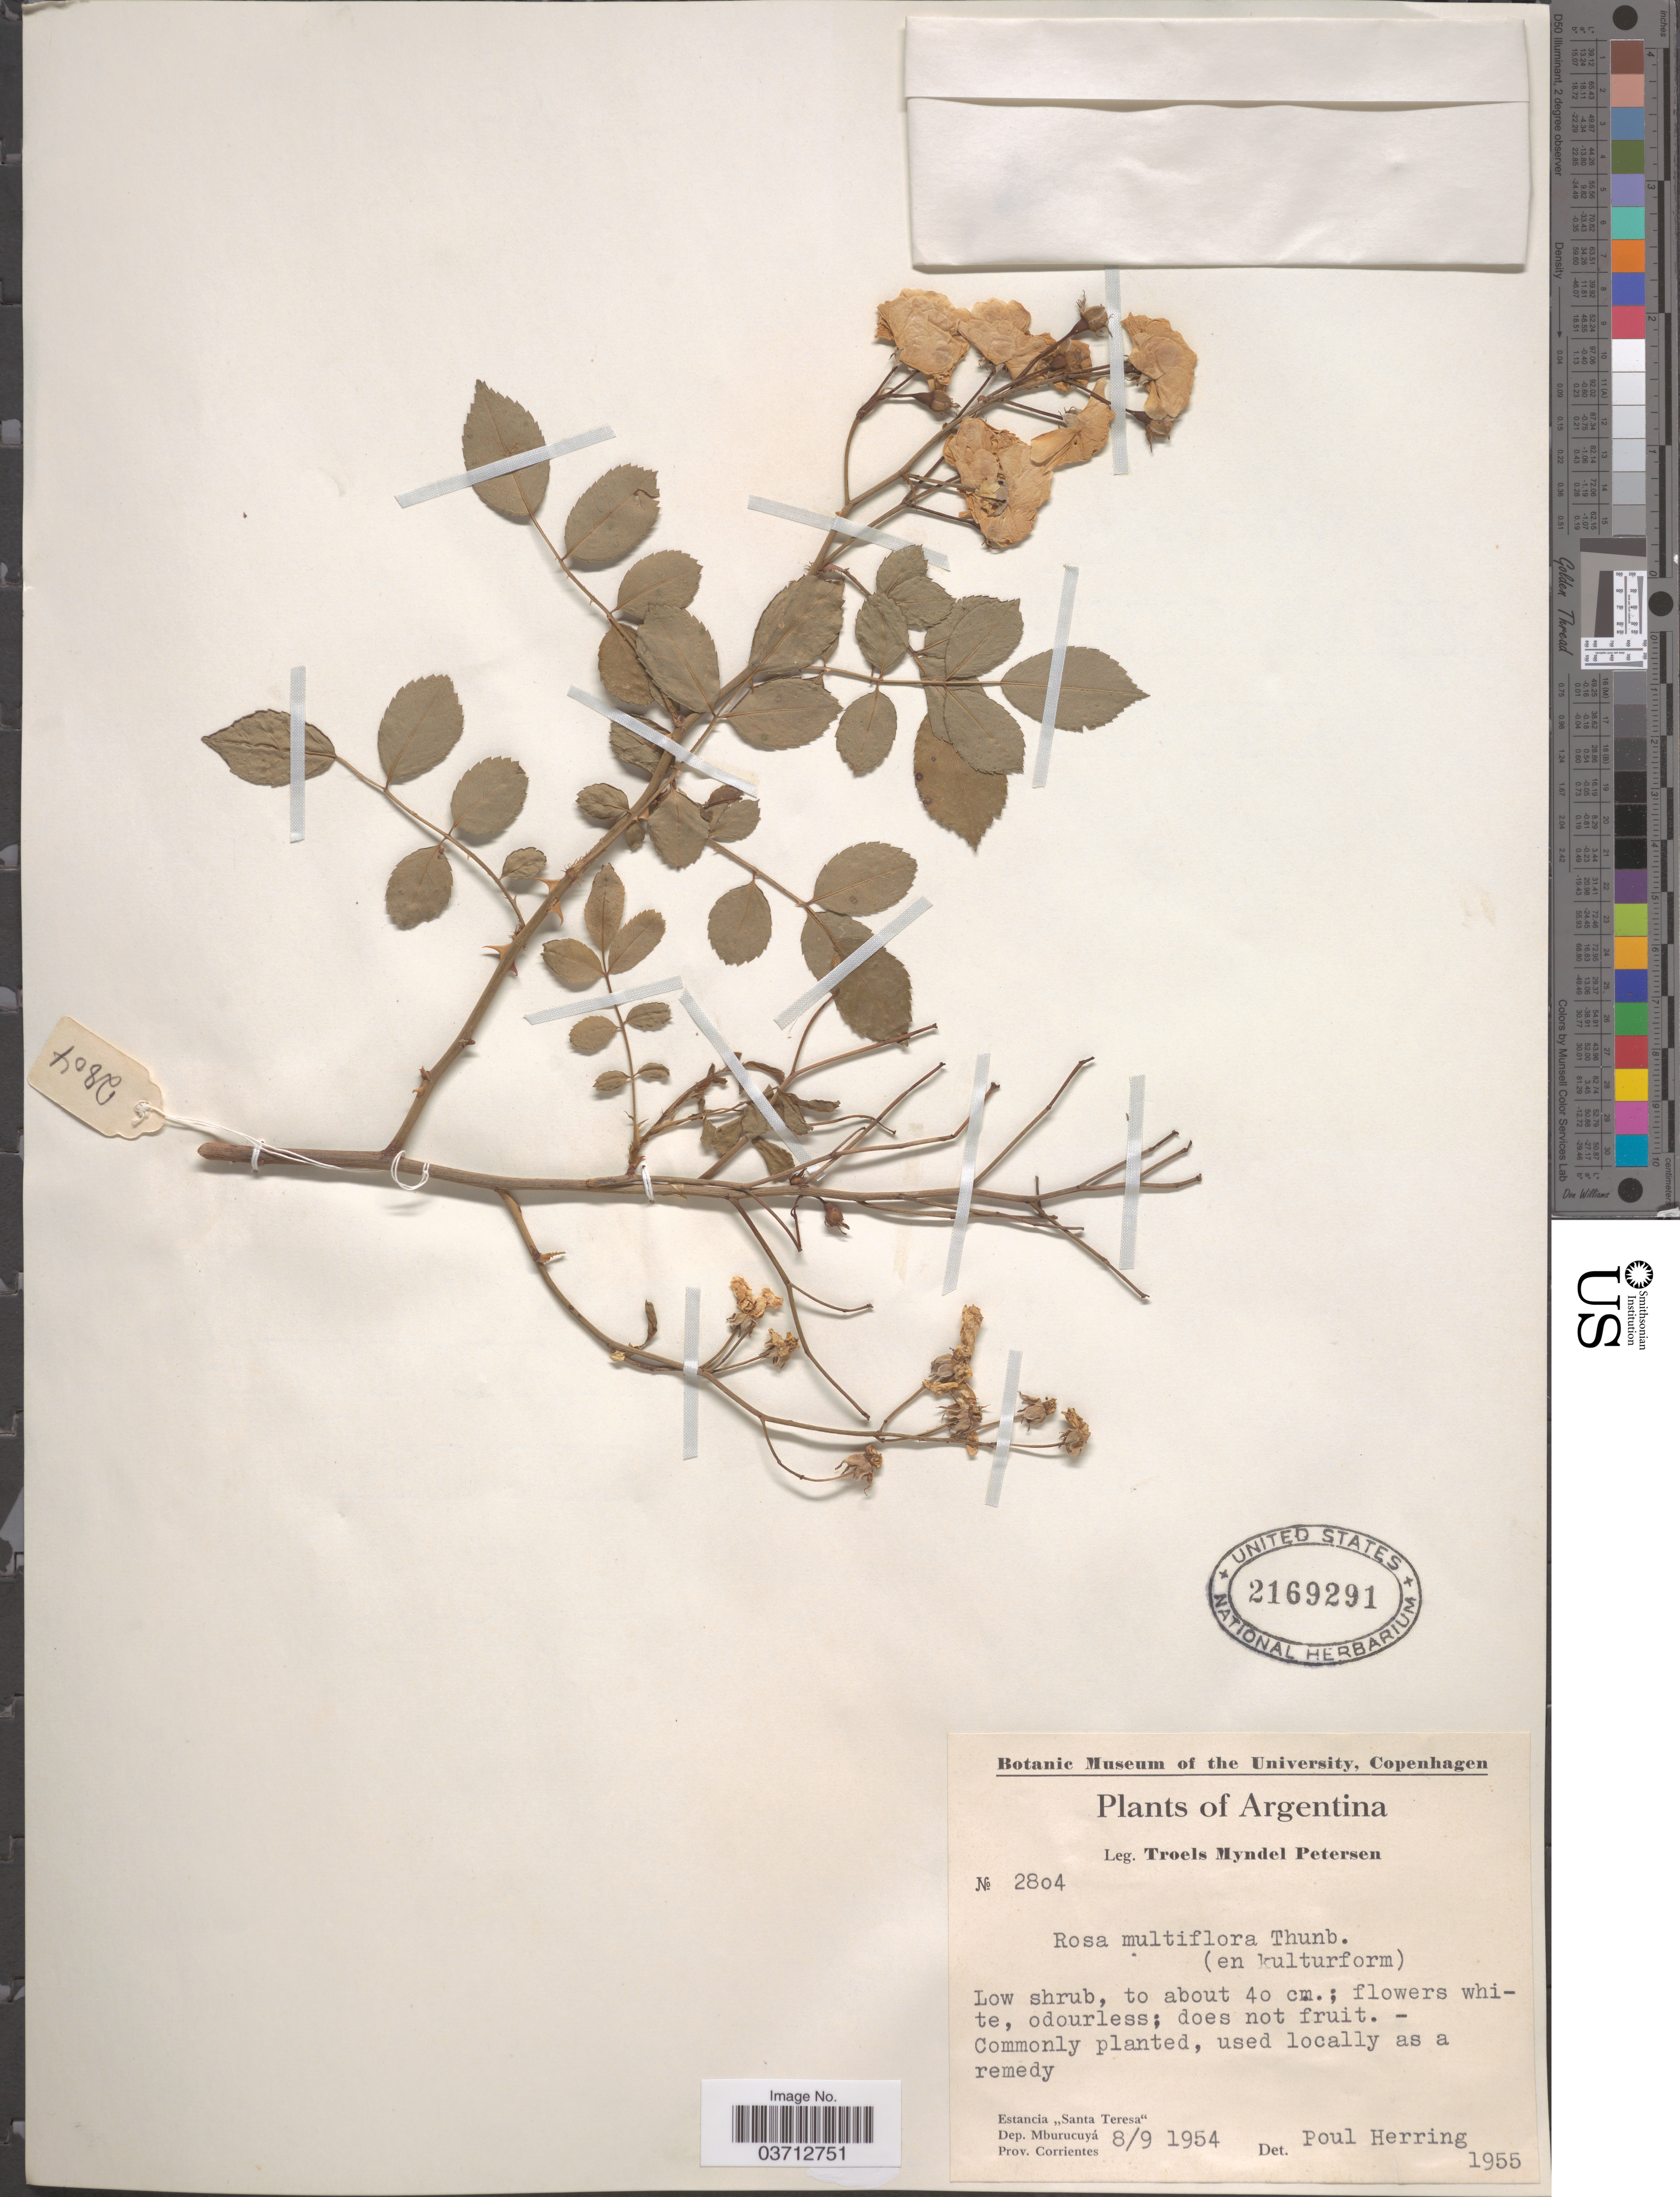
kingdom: Plantae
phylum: Tracheophyta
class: Magnoliopsida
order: Rosales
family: Rosaceae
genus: Rosa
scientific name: Rosa multiflora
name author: Thunb.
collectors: T. M. Petersen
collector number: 2804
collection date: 1954-09-08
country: Argentina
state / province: Corrientes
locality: Estancia "Santa Teresa" Dep. Mburucuyá.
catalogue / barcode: US 2169291